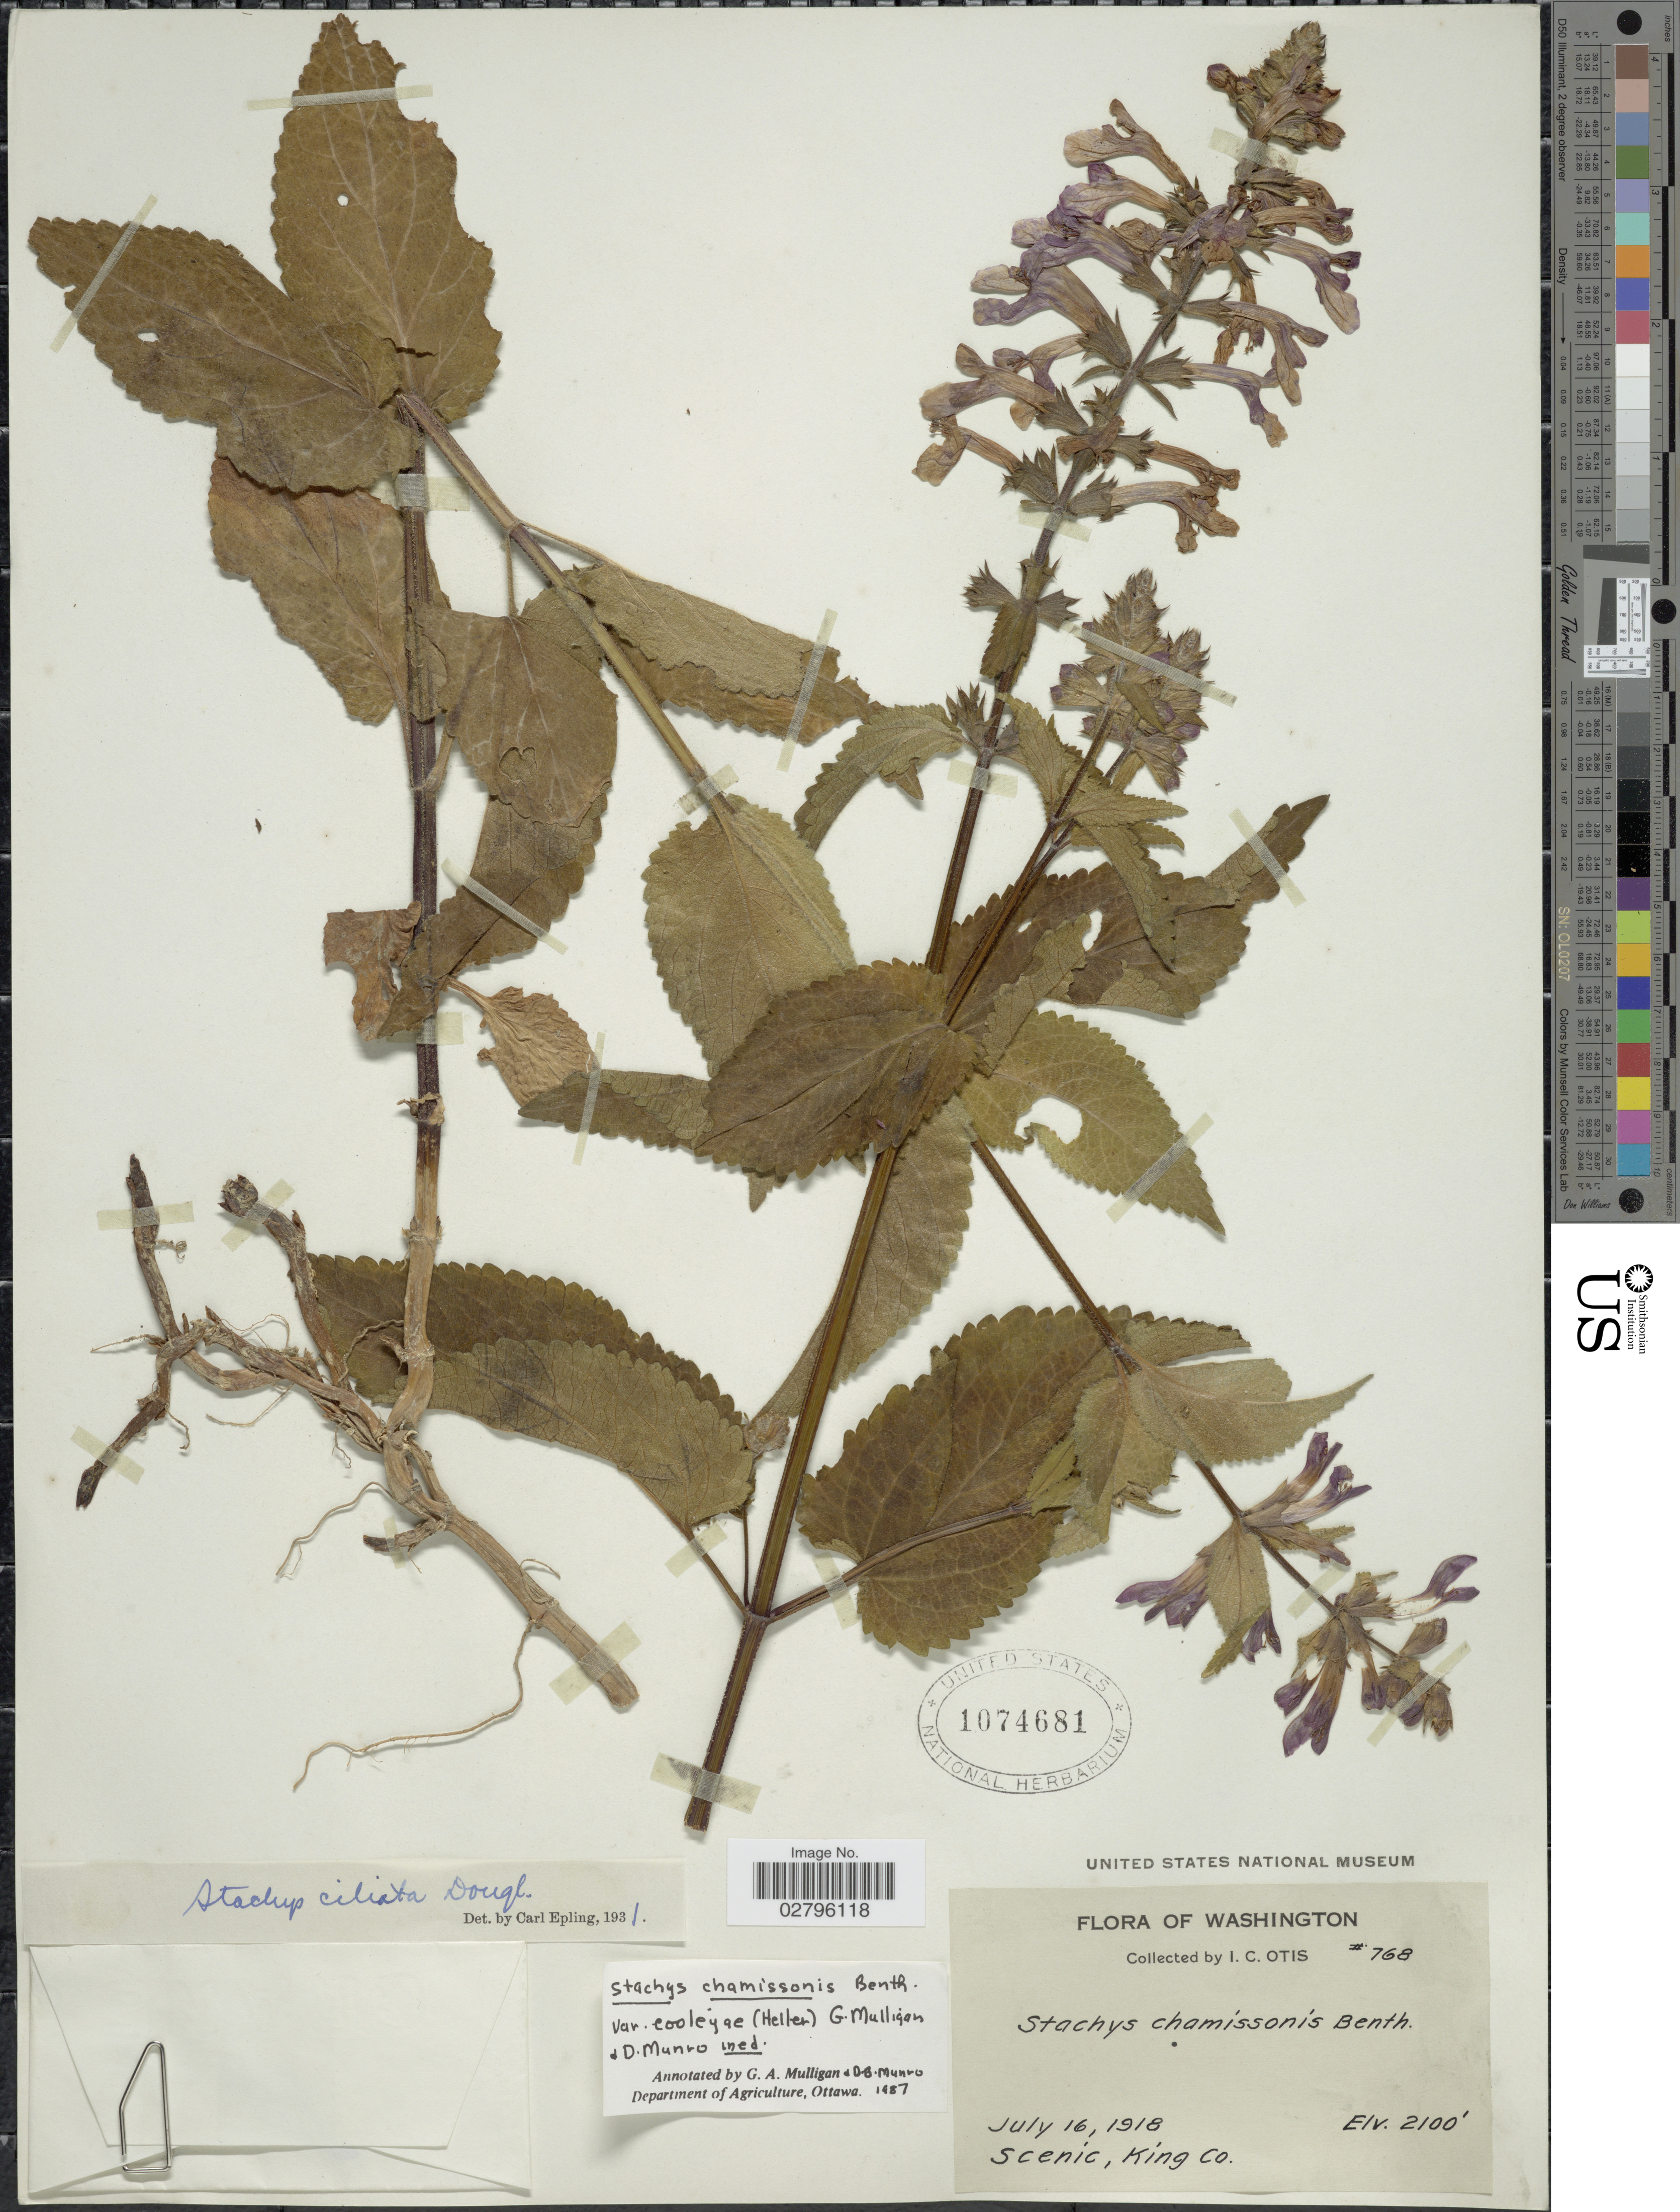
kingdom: Plantae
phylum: Tracheophyta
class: Magnoliopsida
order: Lamiales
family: Lamiaceae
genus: Stachys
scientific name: Stachys chamissonis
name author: Benth.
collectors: I. C. Otis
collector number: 768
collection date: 1918-07-16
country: United States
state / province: Washington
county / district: King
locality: Scenic, King Co.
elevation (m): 640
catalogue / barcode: US 1074681